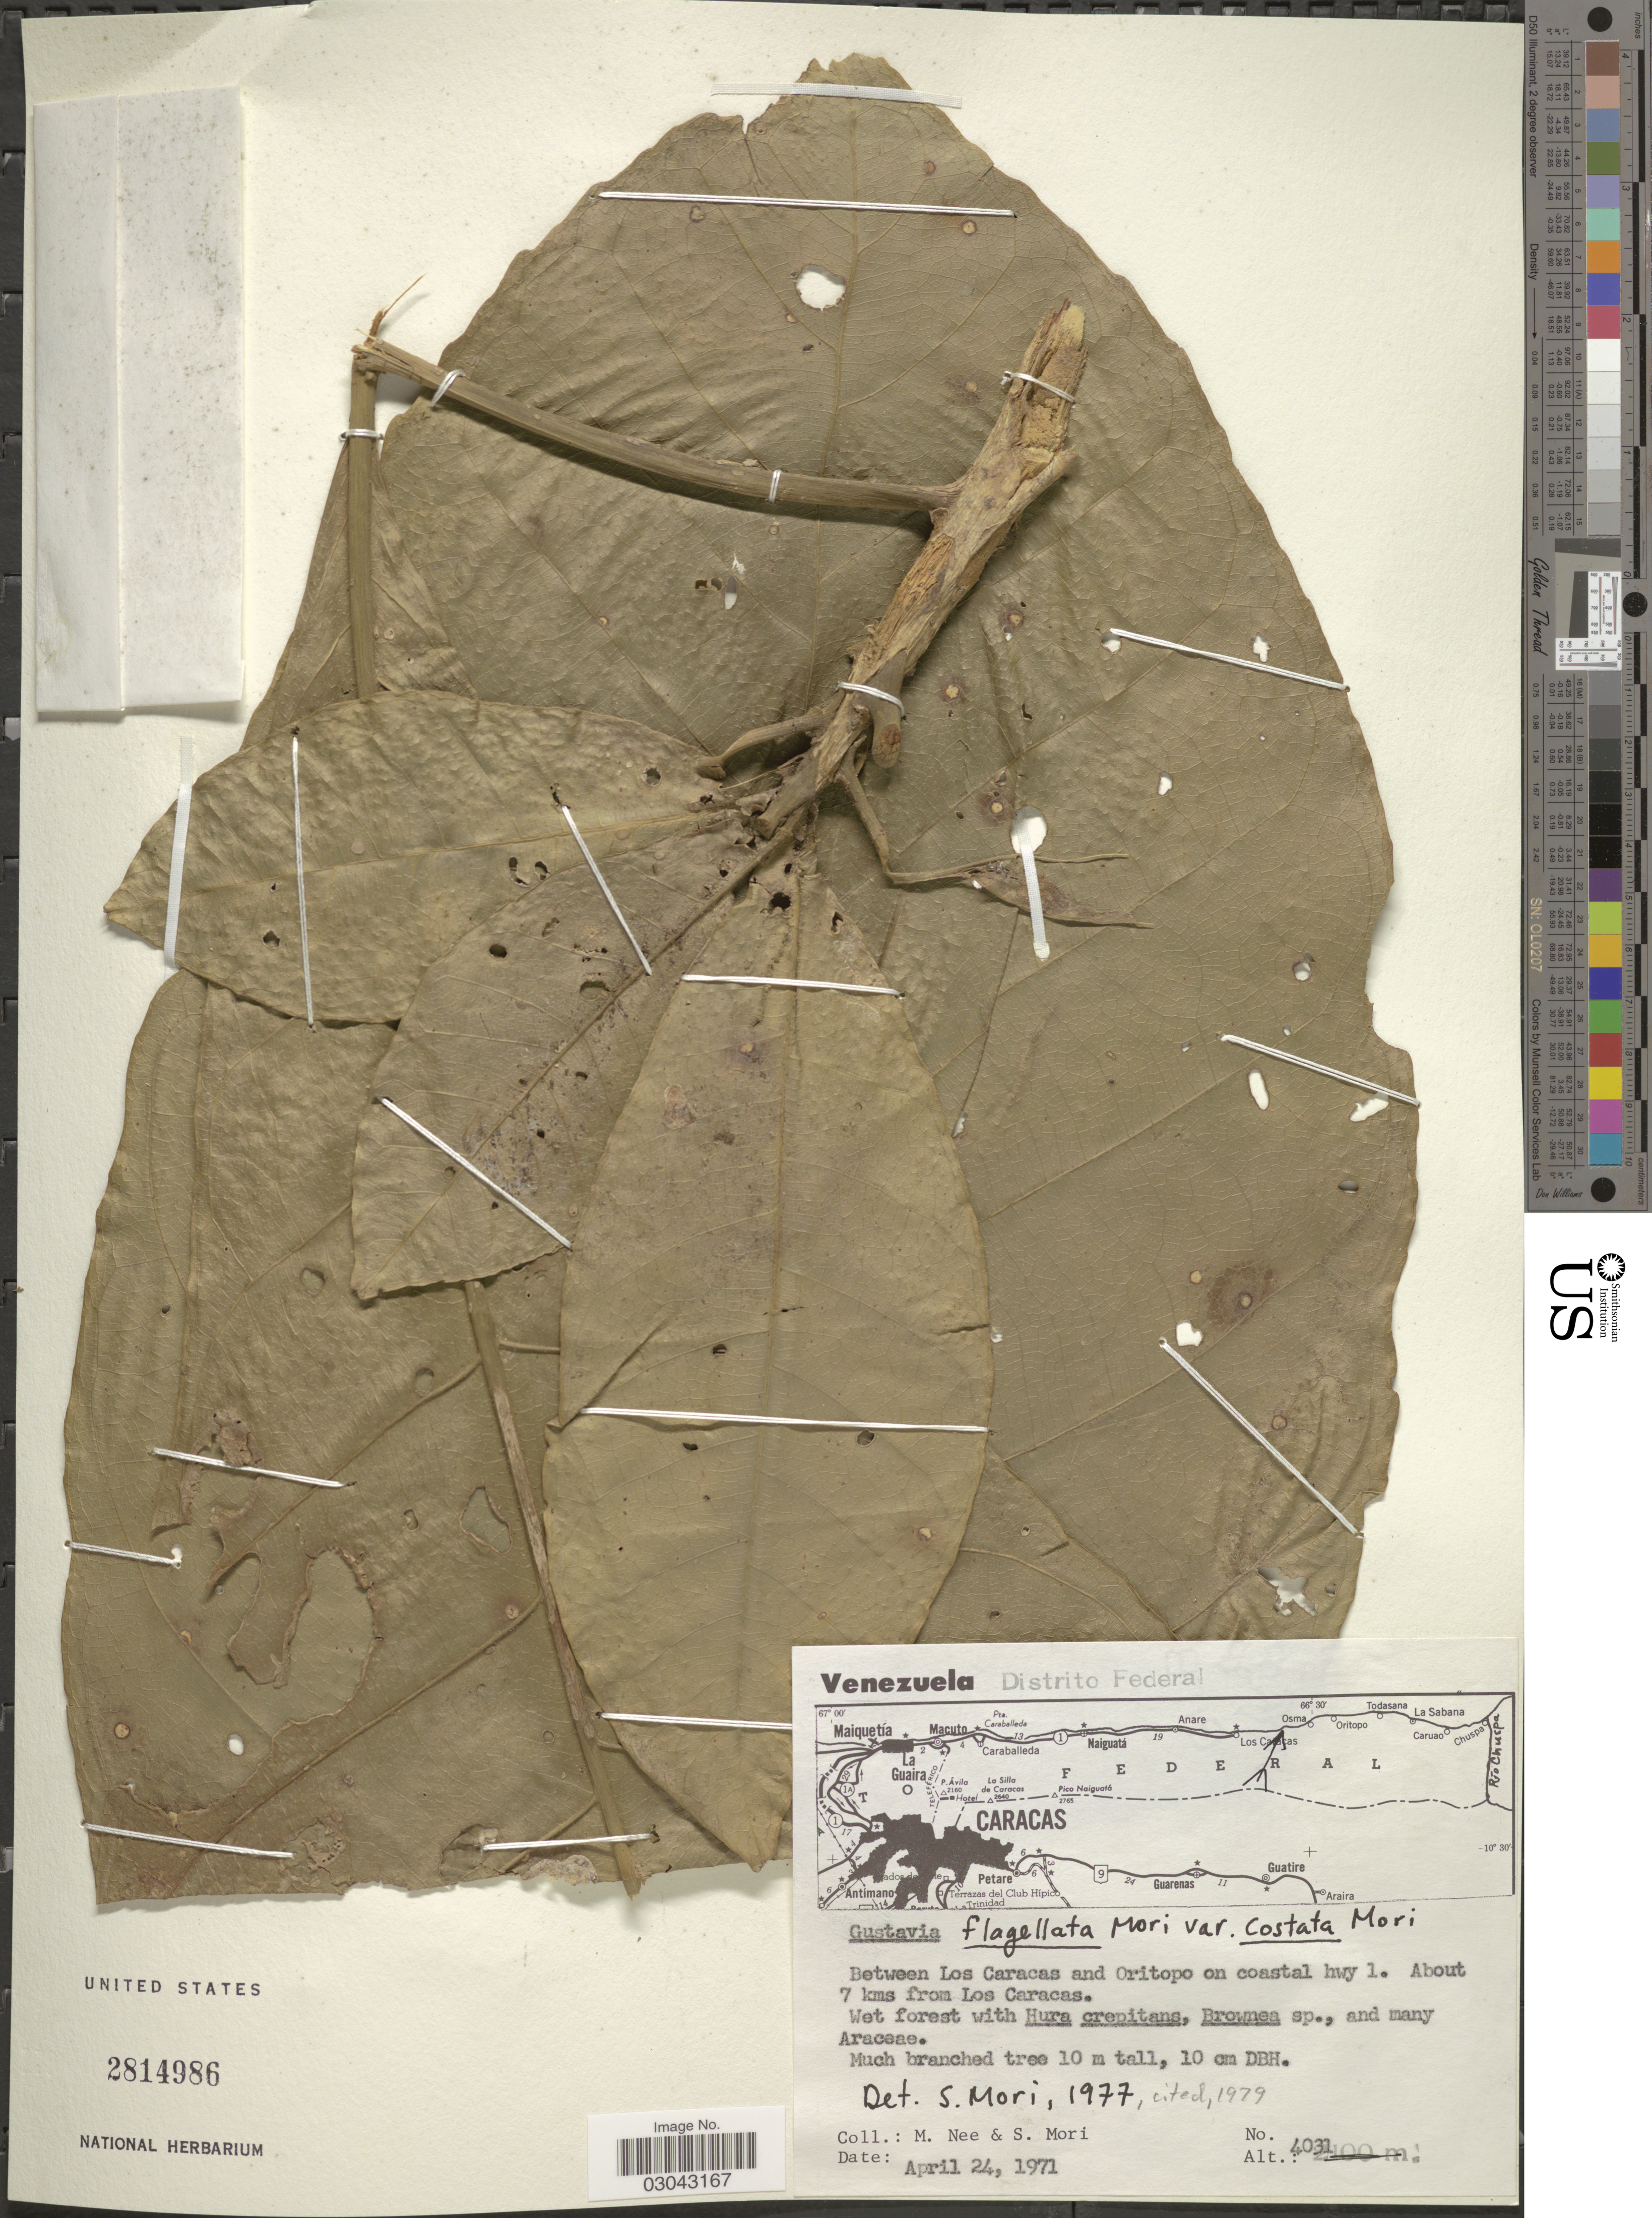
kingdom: Plantae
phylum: Tracheophyta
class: Magnoliopsida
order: Ericales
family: Lecythidaceae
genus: Gustavia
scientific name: Gustavia flagellata var. costata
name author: S.A. Mori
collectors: M. Nee & S. Mori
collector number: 4031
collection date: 1971-04-24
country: Venezuela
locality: Distrito Federal, Between Los Caracas and Oritopo on coastal hwy 1. About 7 kms from Los Caracas.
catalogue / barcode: US 2814986